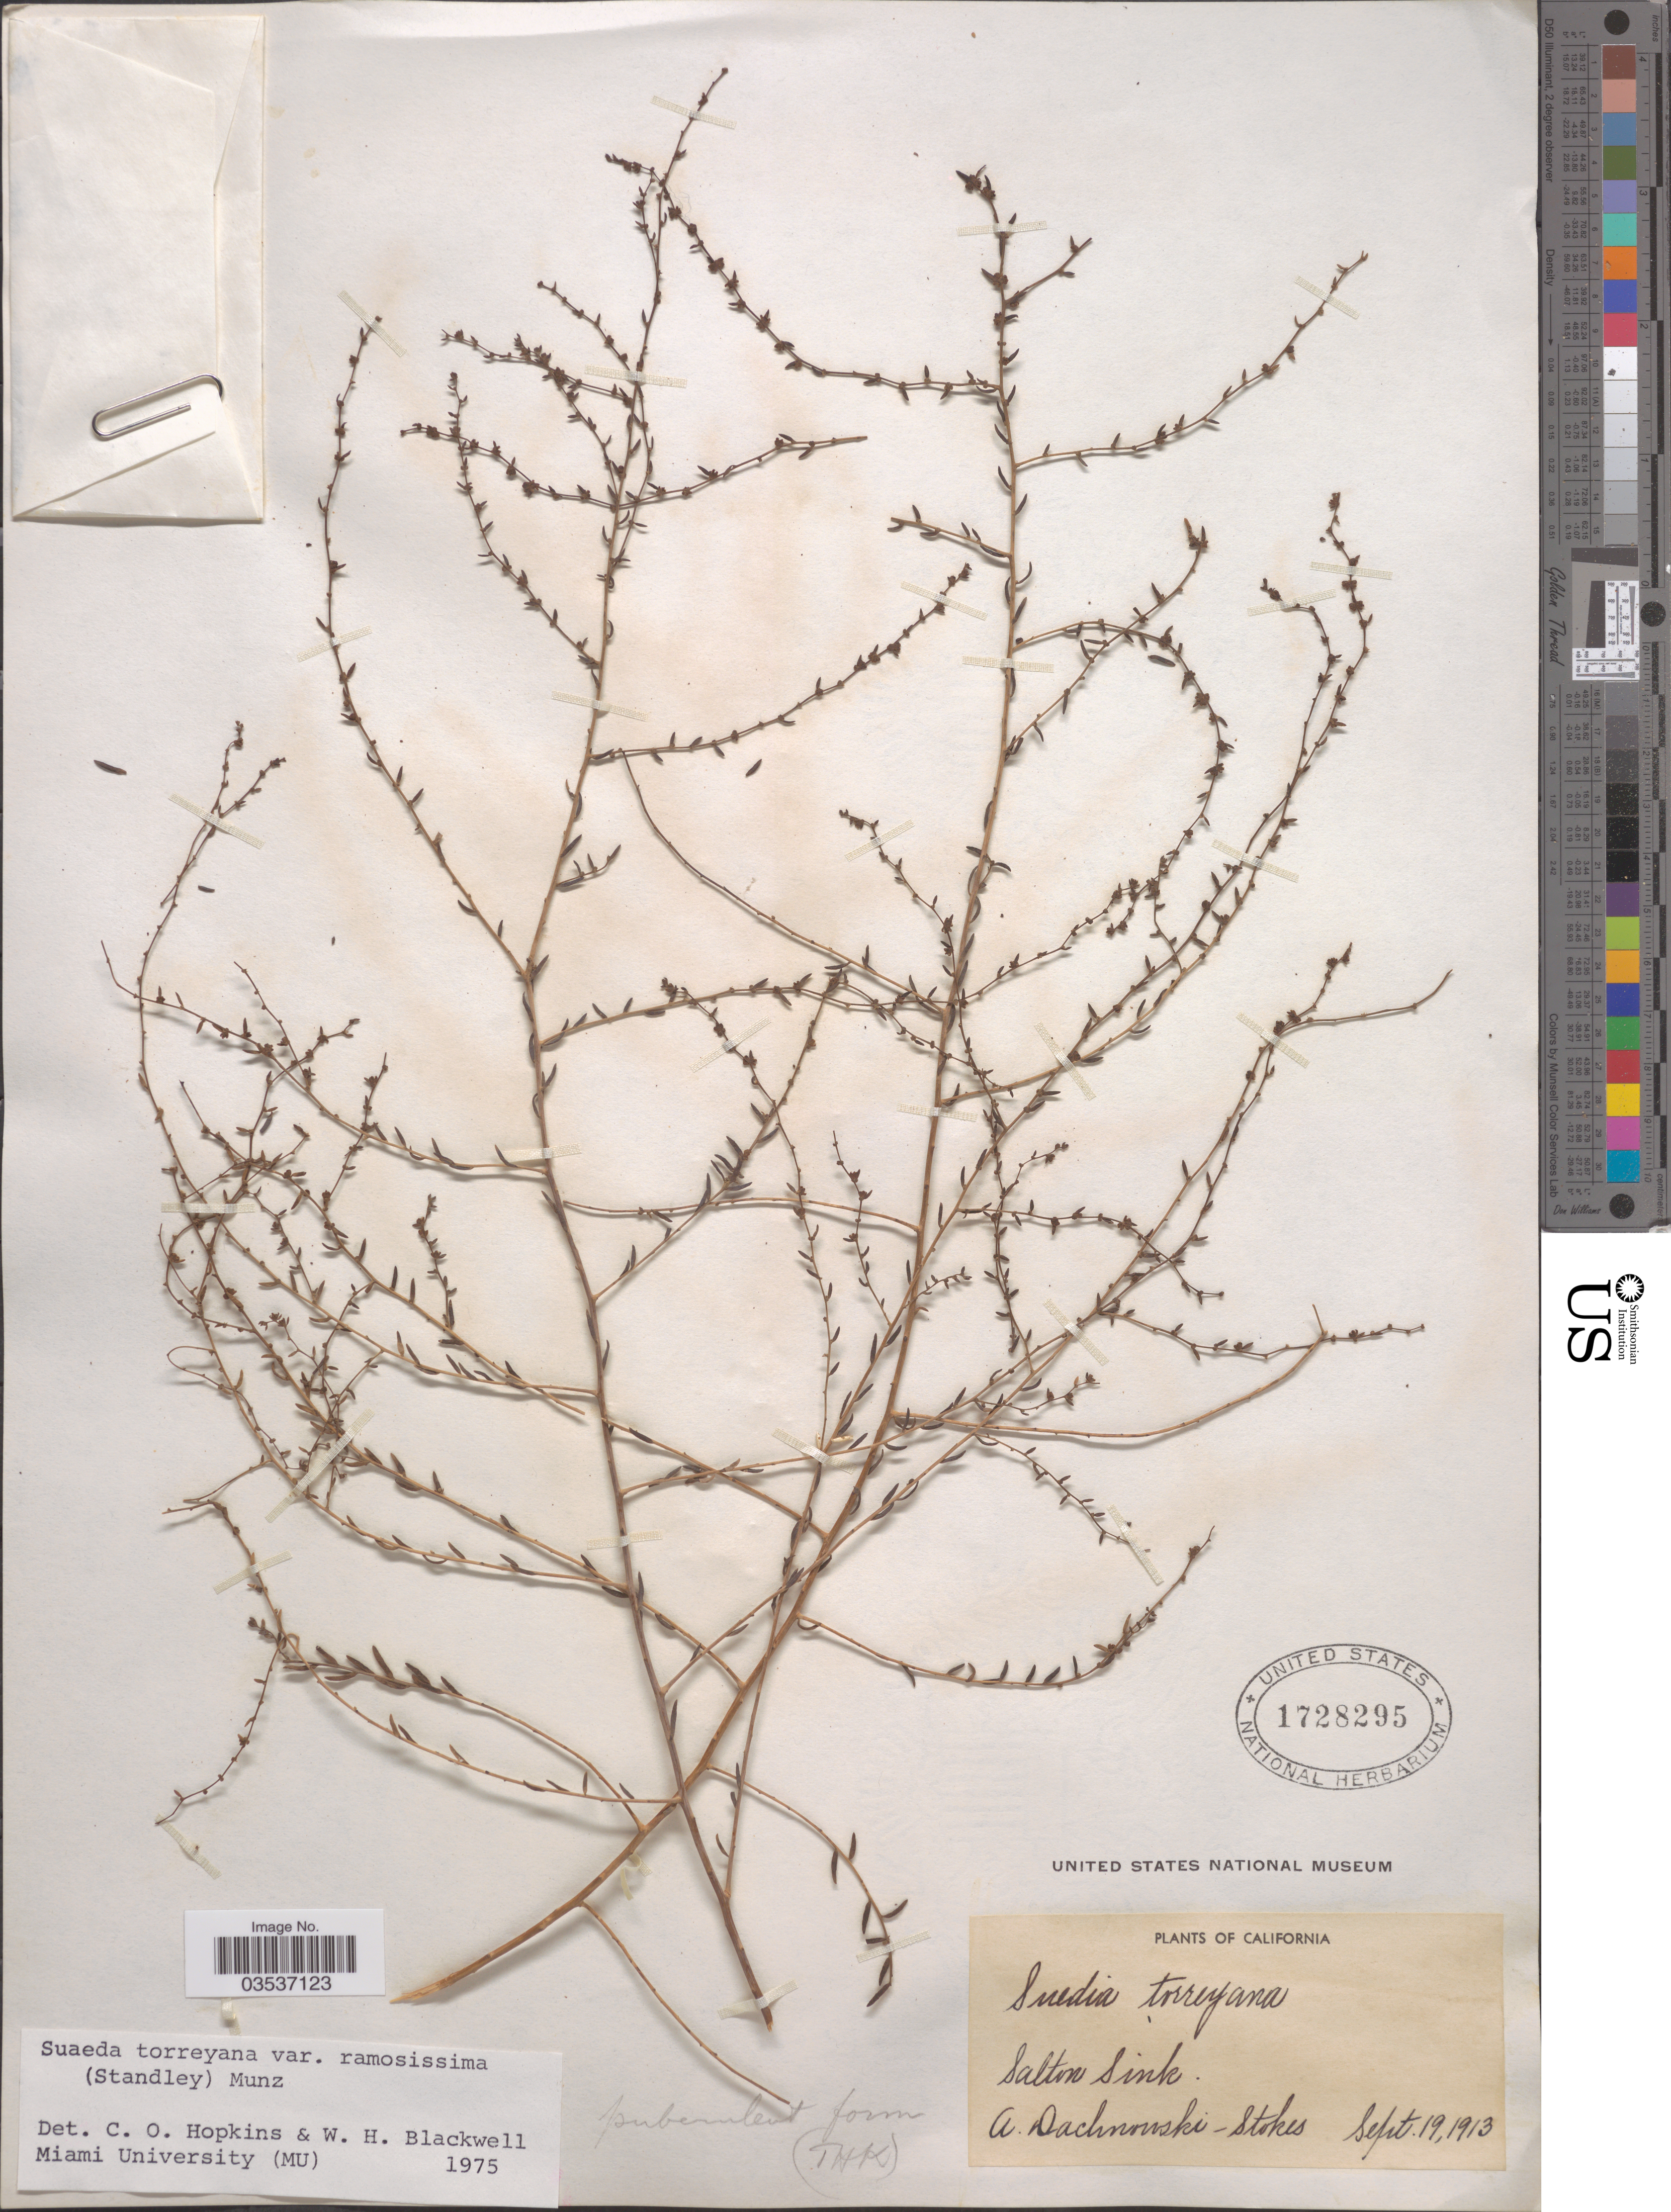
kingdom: Plantae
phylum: Tracheophyta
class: Magnoliopsida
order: Caryophyllales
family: Amaranthaceae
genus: Suaeda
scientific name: Suaeda torreyana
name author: S. Watson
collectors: A. P. Dachnowski-Stokes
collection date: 1913-09-19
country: United States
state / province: California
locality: Salton Sink.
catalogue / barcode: US 1728295